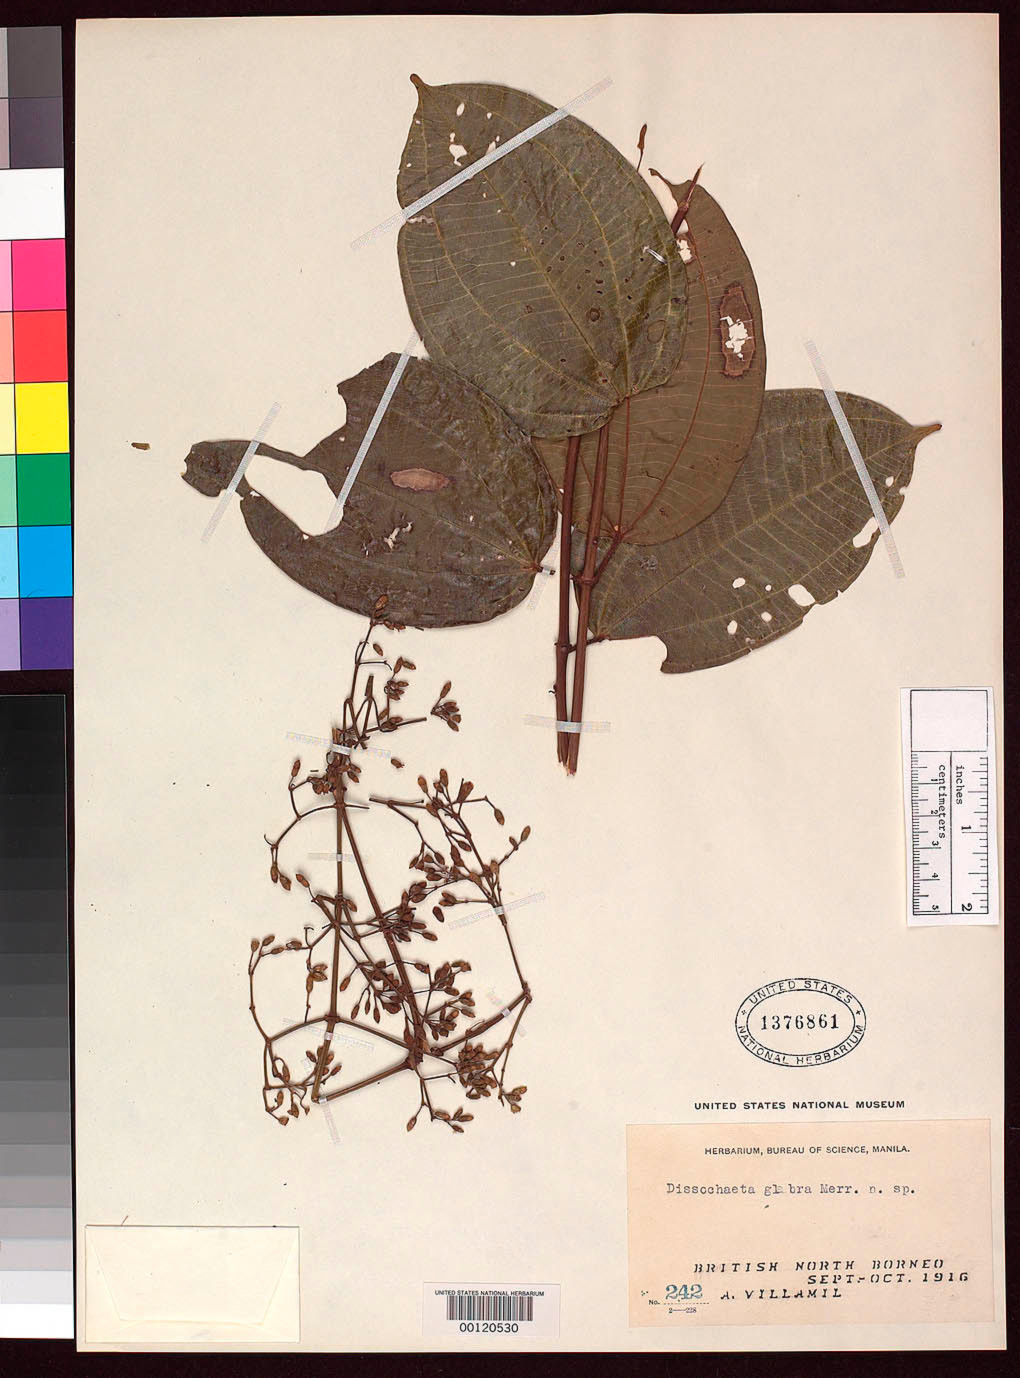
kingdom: Plantae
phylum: Tracheophyta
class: Magnoliopsida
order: Myrtales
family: Melastomataceae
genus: Dissochaeta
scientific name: Dissochaeta glabra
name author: Merr.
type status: Isotype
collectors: A. Villamil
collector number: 242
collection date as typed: Sep 1916 to -- Oct 1916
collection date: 1916-09/1916-10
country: Malaysia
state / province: Sabah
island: Borneo Island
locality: British North Borneo.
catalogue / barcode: US 1376861